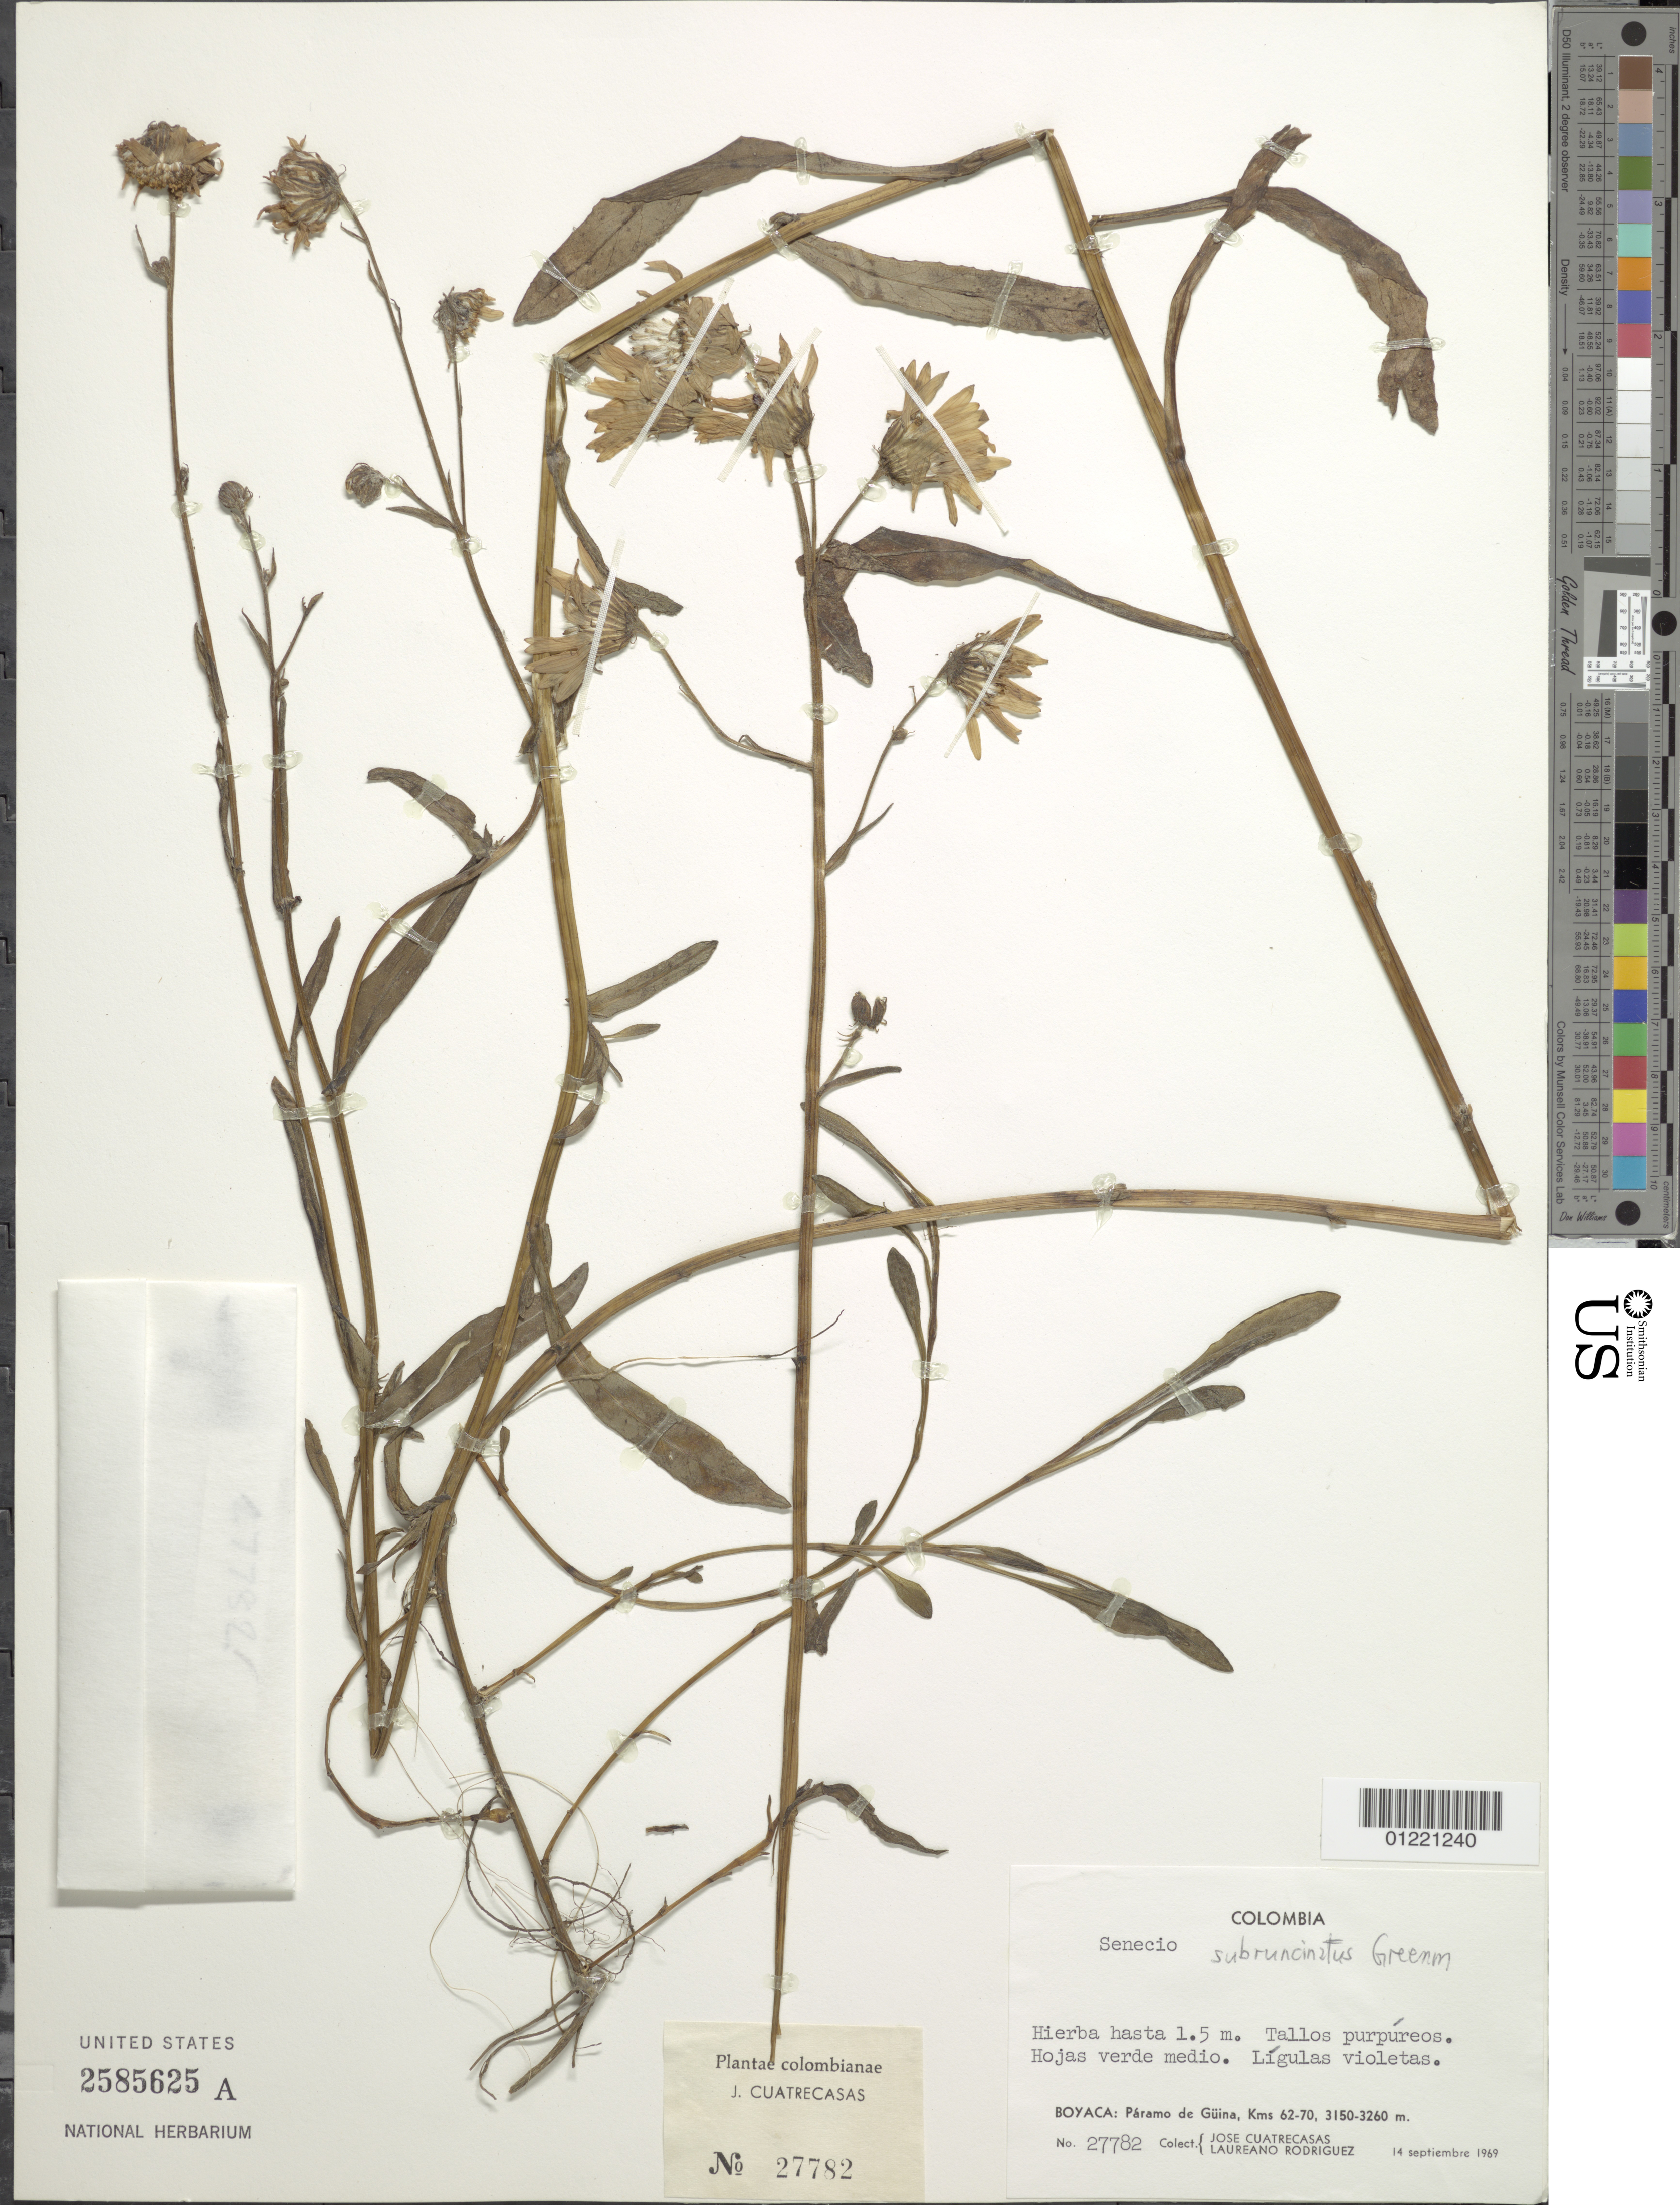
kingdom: Plantae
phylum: Tracheophyta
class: Magnoliopsida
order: Asterales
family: Asteraceae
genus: Senecio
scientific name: Senecio subruncinatus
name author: Greenm.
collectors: J. Cuatrecasas & L. Rodriguez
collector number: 27782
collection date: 1969-09-14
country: Colombia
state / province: Boyacá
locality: Páramo de Güina, Kms 62-70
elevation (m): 3150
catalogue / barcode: US 2585625A